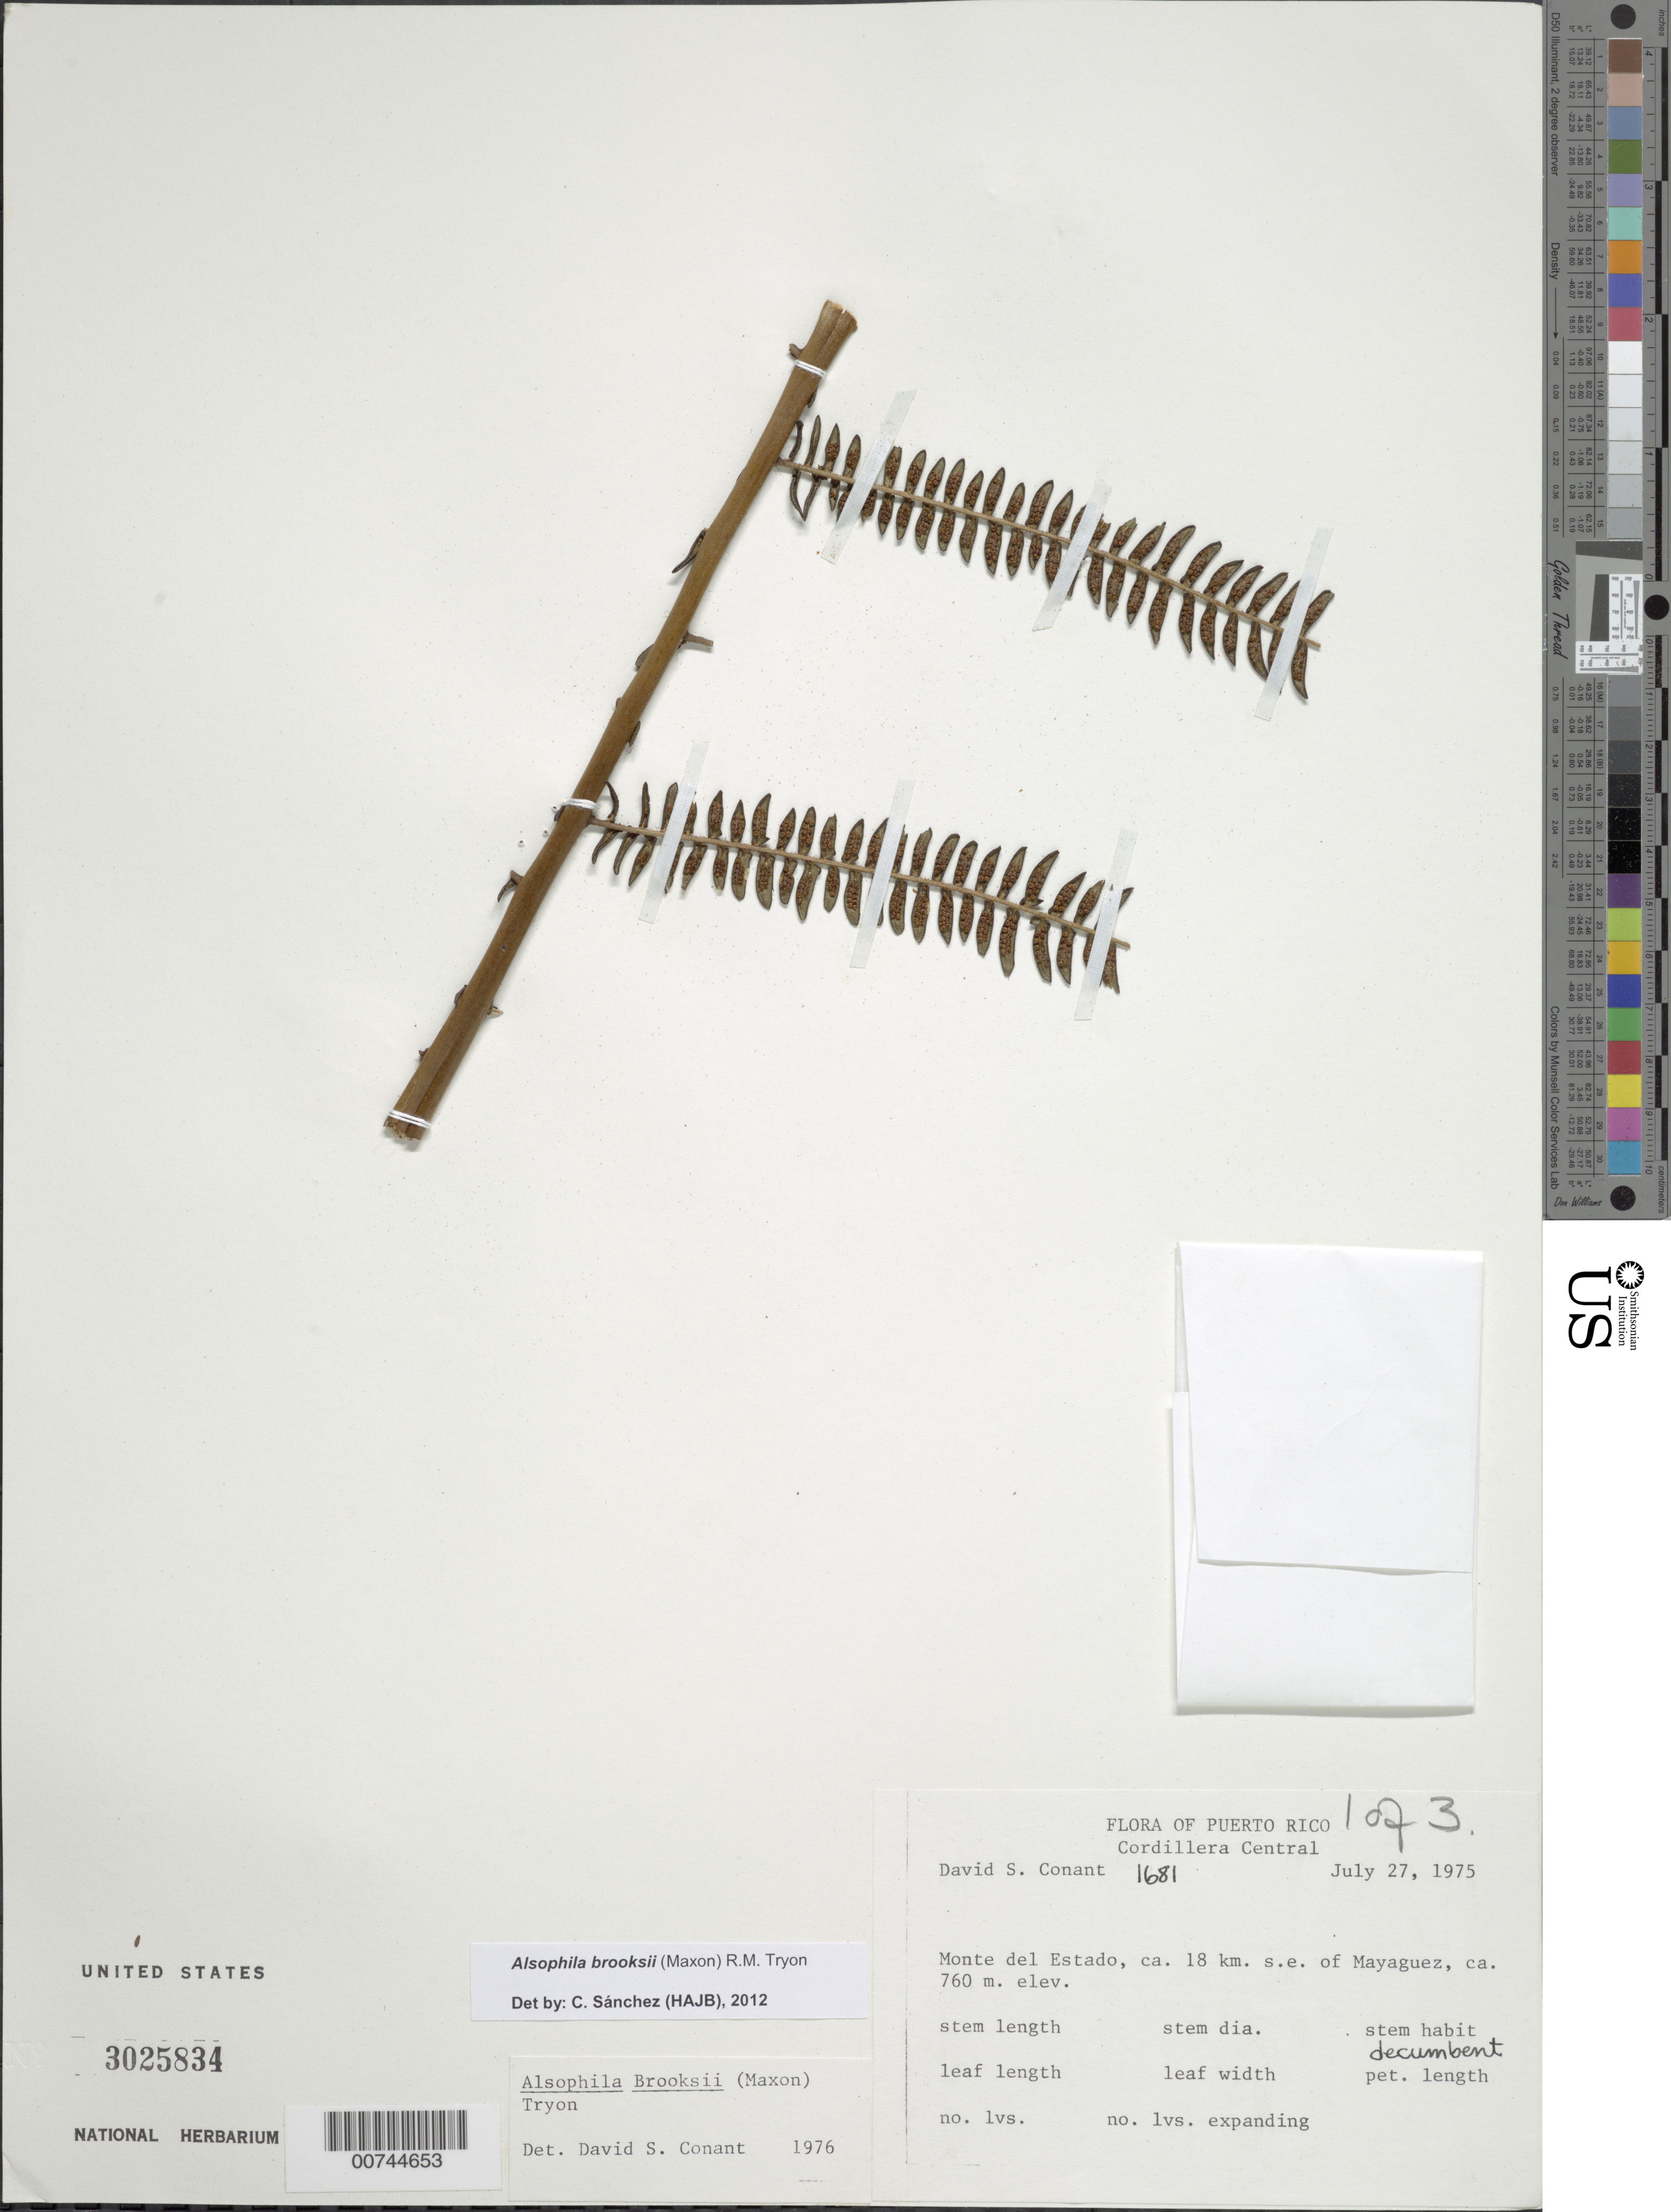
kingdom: Plantae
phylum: Tracheophyta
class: Polypodiopsida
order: Cyatheales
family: Cyatheaceae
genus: Alsophila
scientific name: Alsophila brooksii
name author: (Maxon) R.M. Tryon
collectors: D. S. Conant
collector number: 1681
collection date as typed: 27 Jul 1975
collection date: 1975-07-27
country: Puerto Rico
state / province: Mayagüez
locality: Cordillera Central: Monte del Estado, ca. 18 km SE of Mayaguez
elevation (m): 760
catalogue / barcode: US 3025834